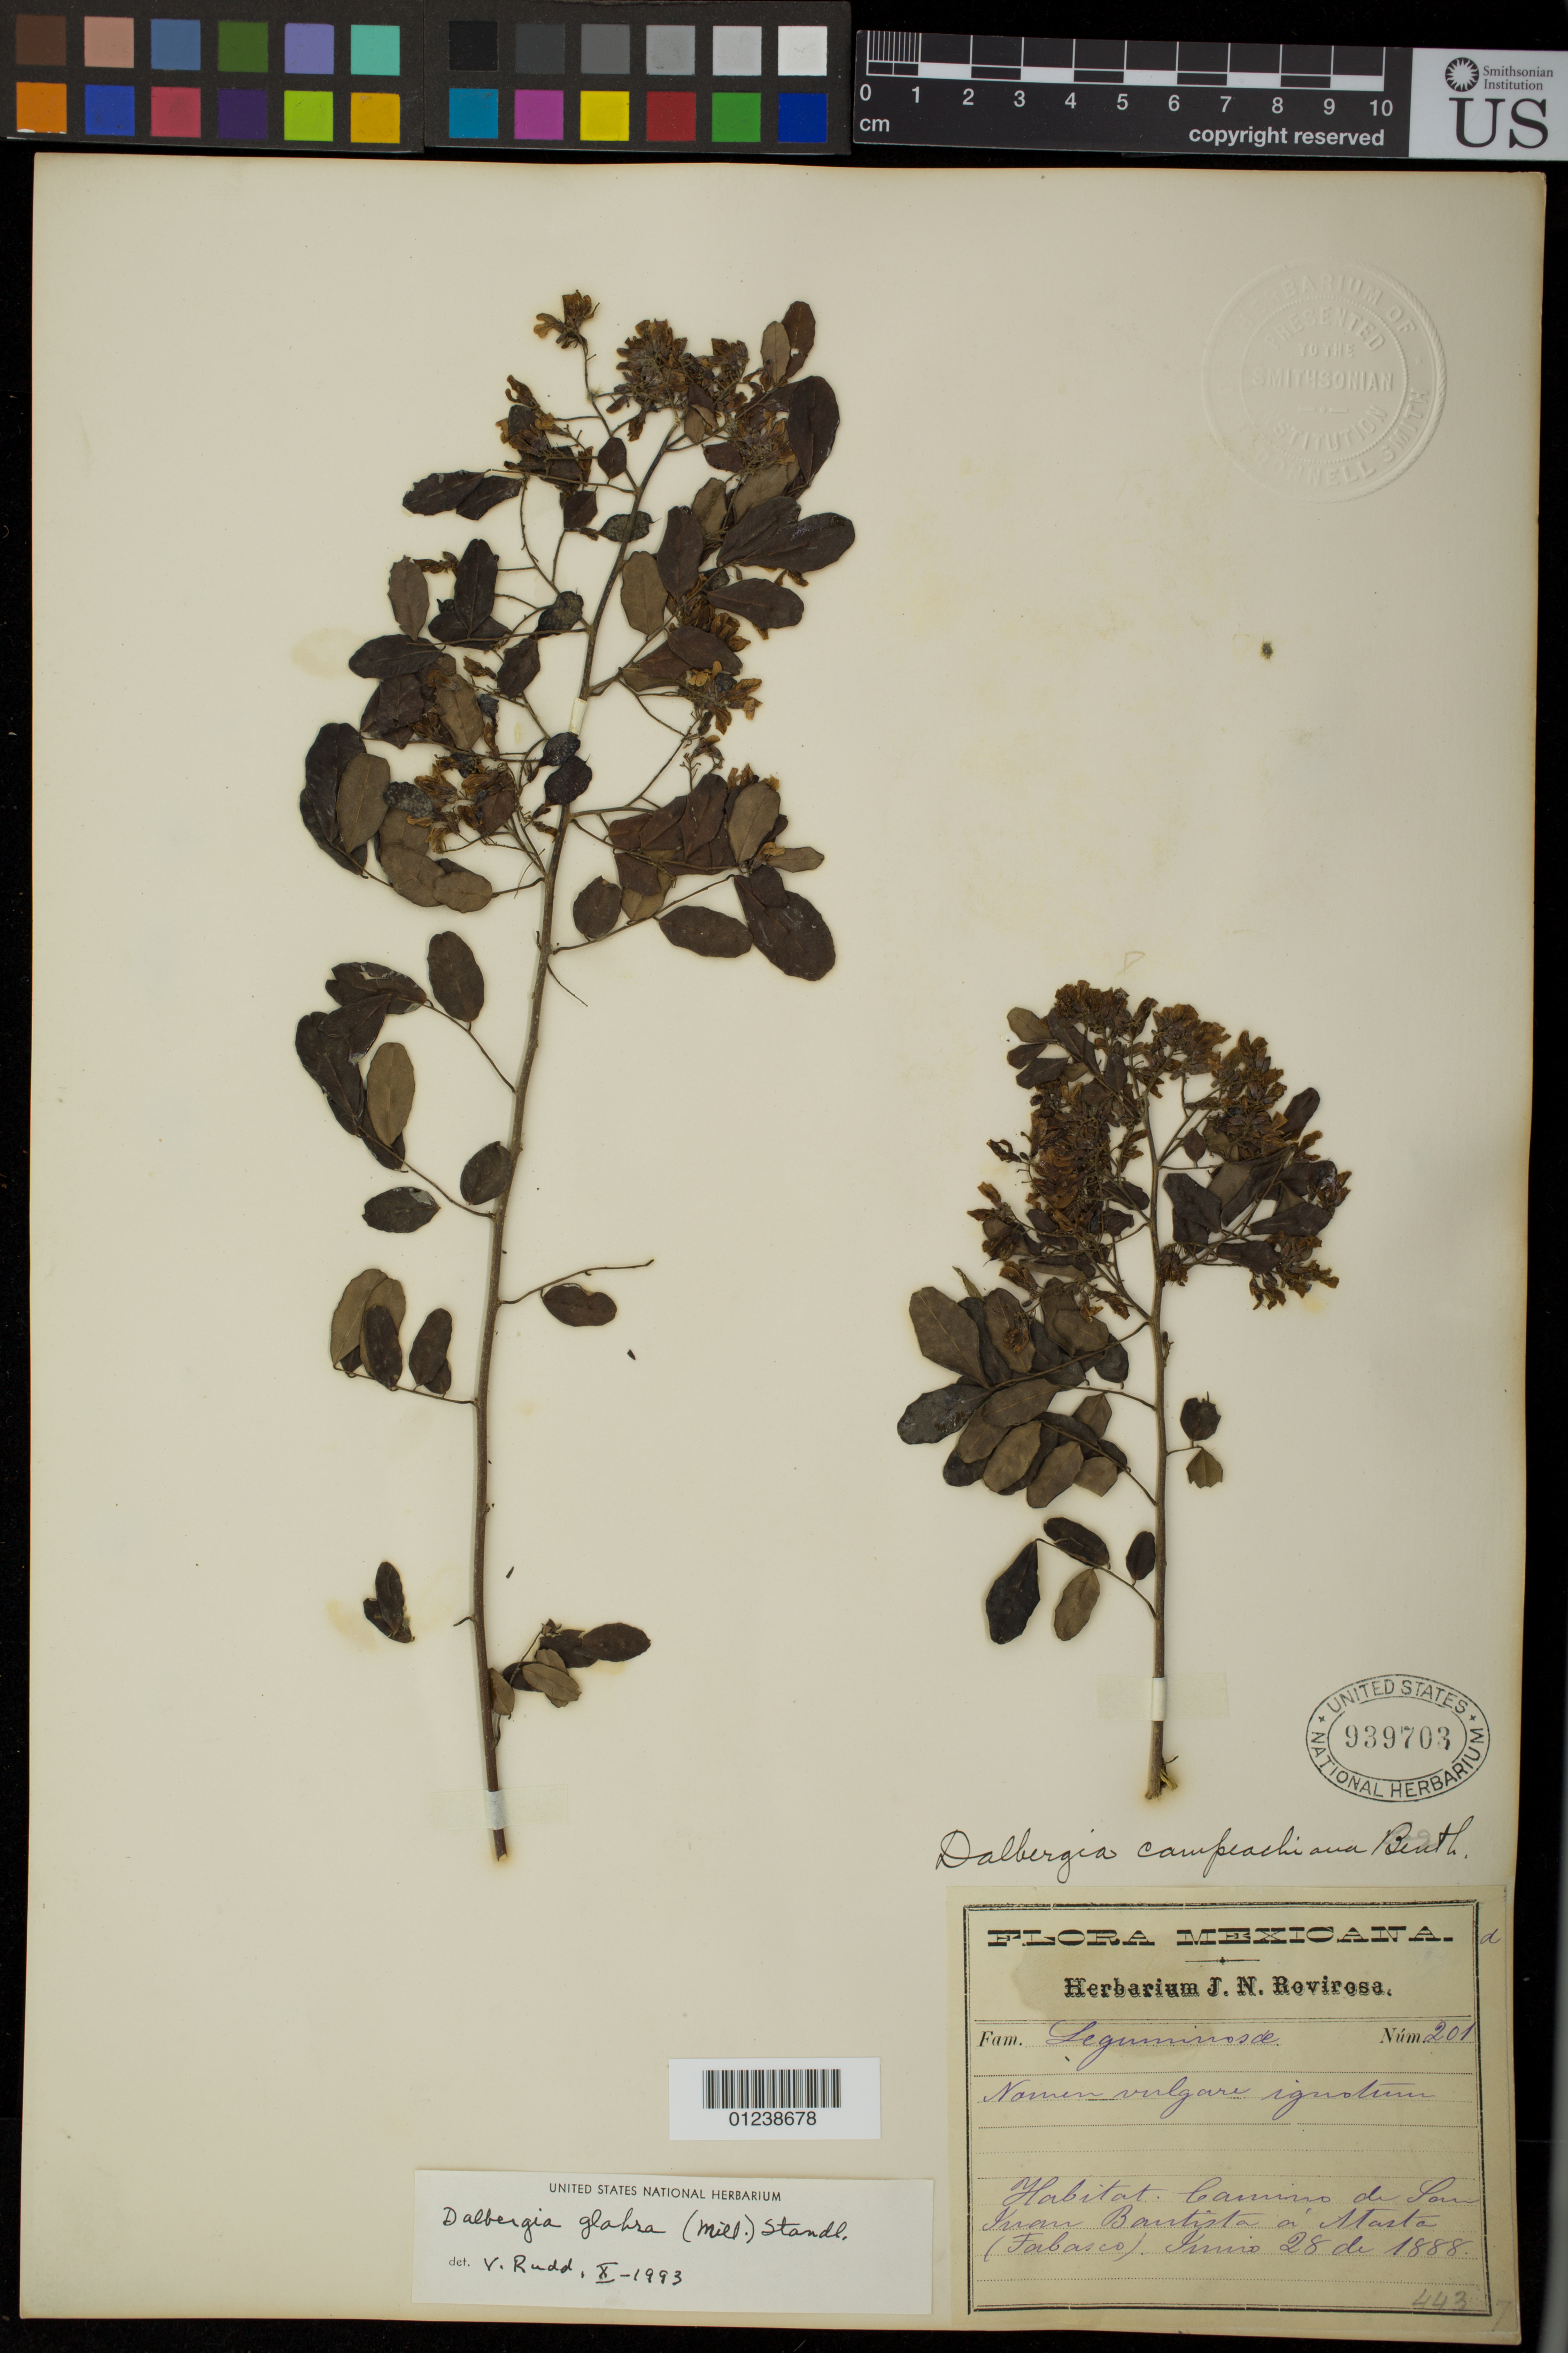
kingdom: Plantae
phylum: Tracheophyta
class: Magnoliopsida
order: Fabales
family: Fabaceae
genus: Dalbergia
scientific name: Dalbergia glabra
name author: (Mill.) Standl.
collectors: J. N. Rovirosa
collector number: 201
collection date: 1888-06-28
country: Mexico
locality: Camino de San Juan Bautista a Masta (Fabasco)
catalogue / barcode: US 939703